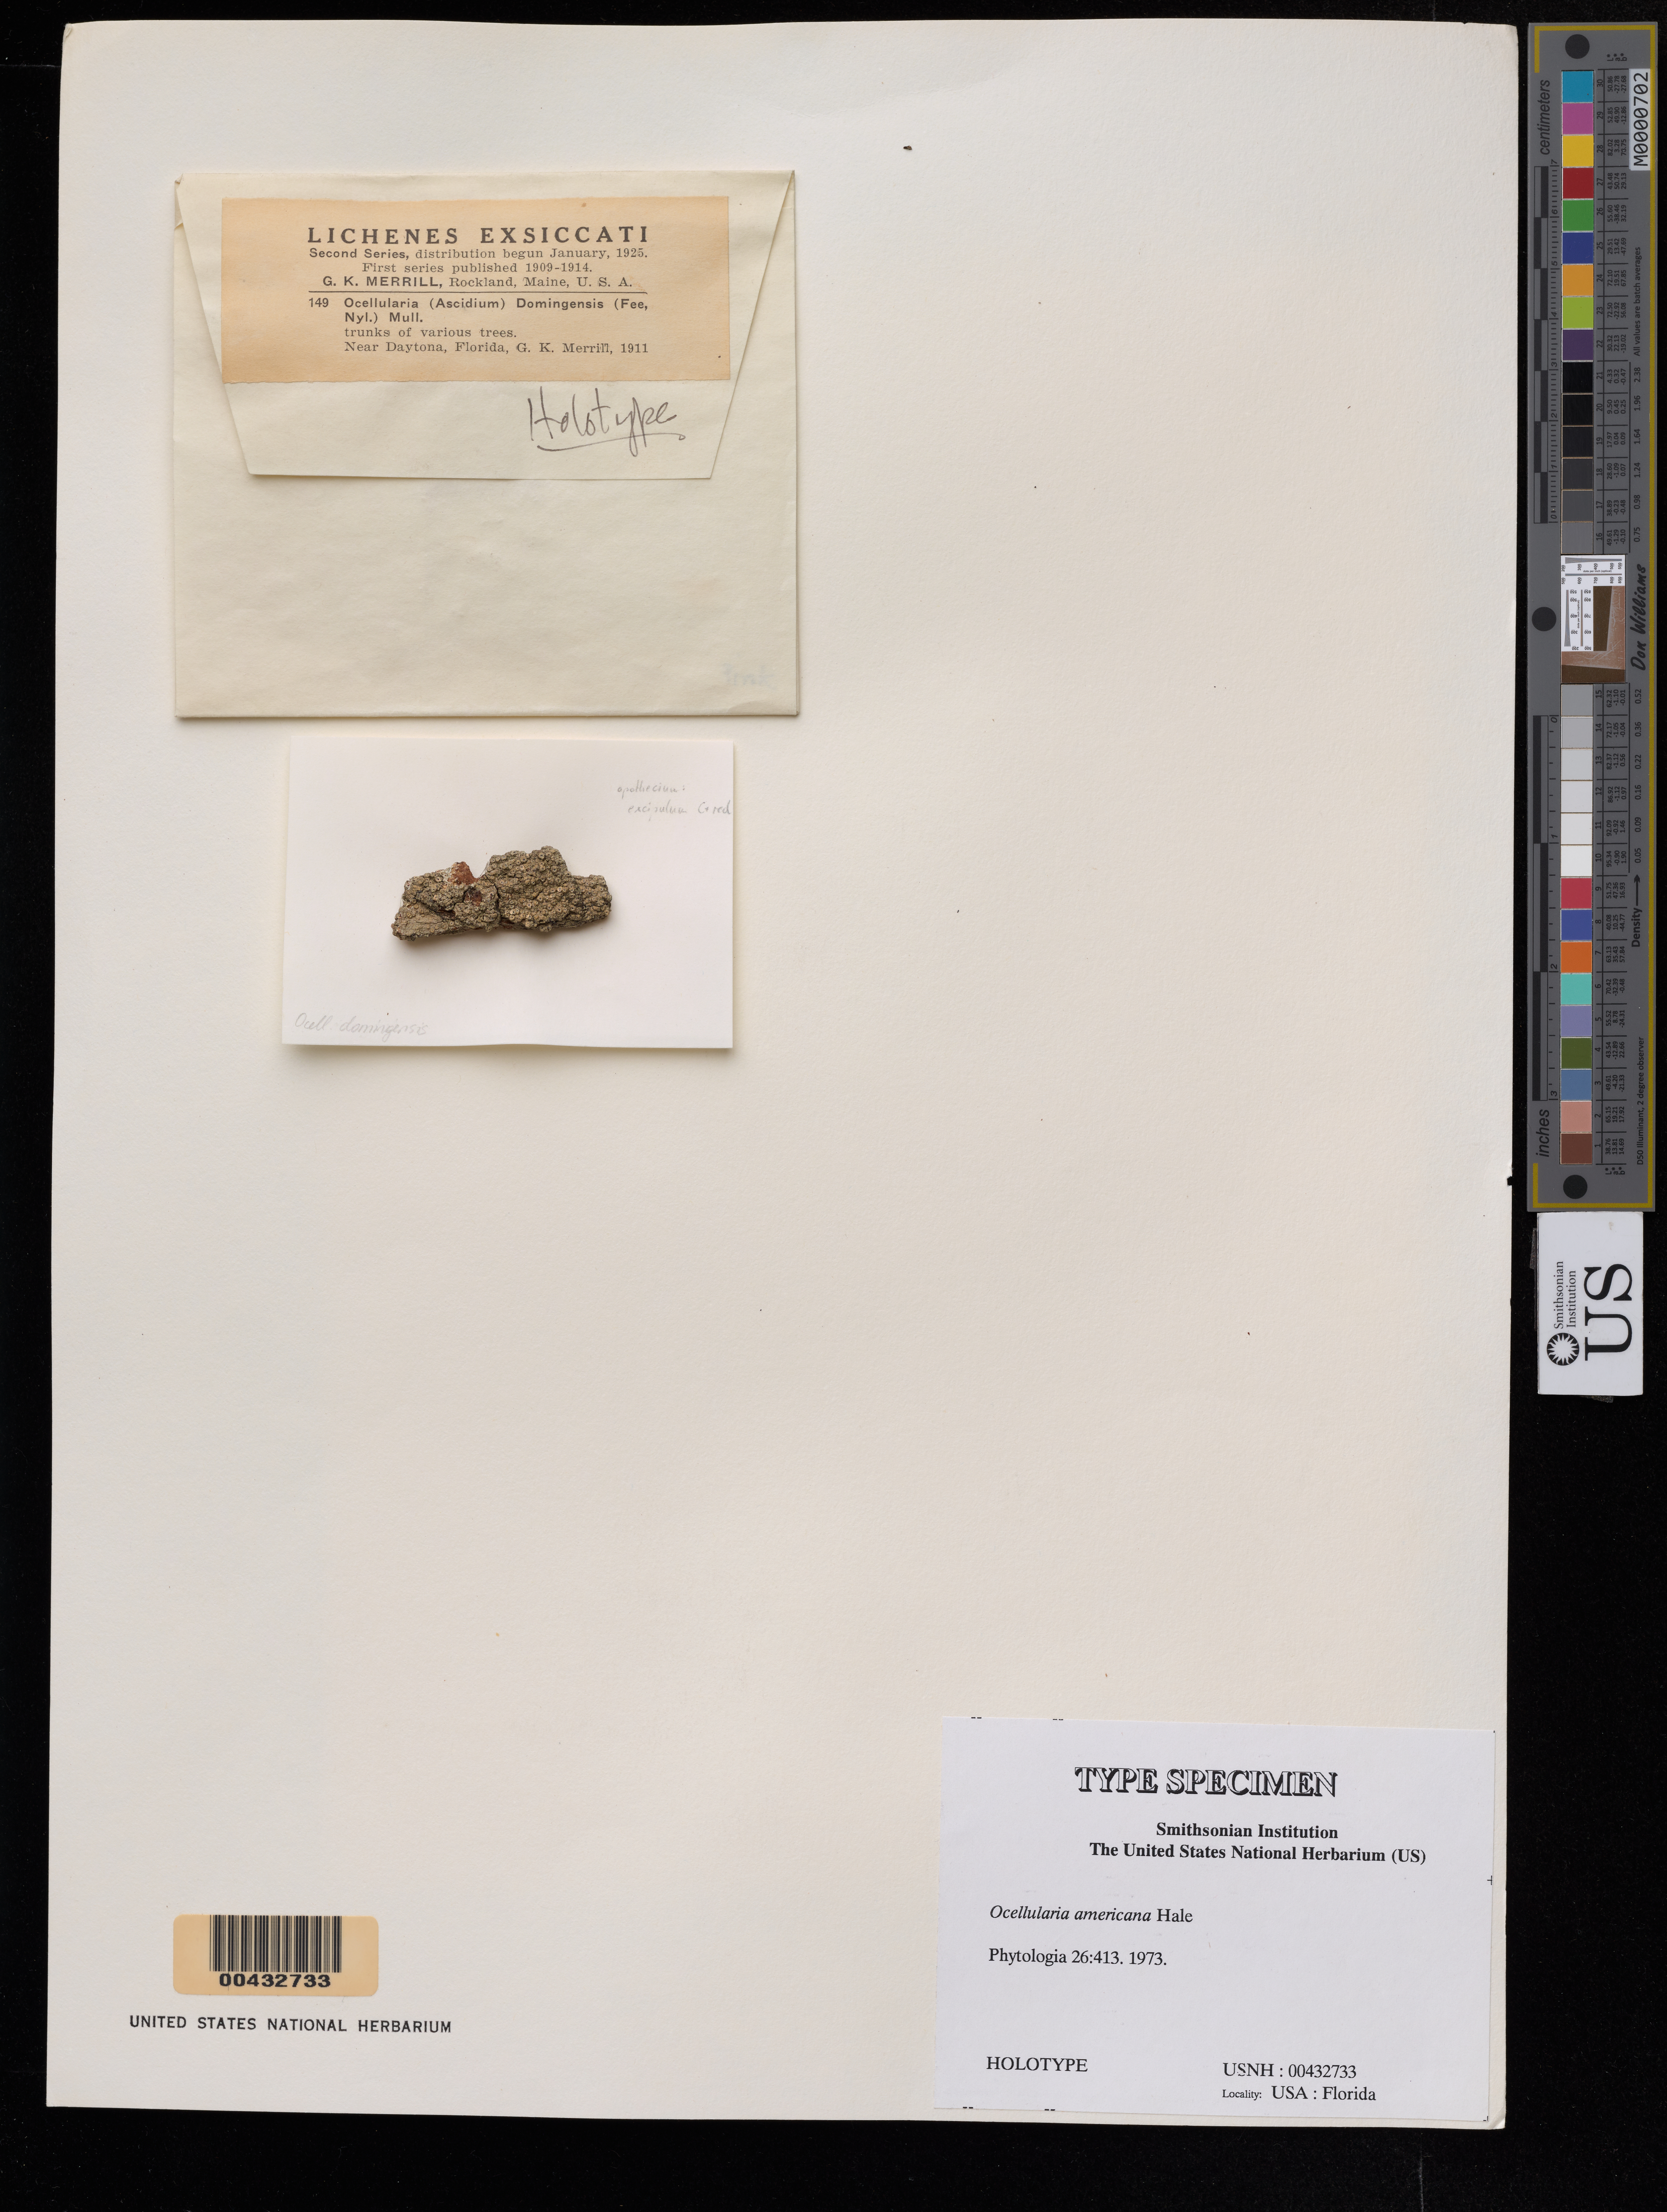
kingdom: Fungi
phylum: Ascomycota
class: Lecanoromycetes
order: Ostropales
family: Graphidaceae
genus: Ocellularia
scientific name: Ocellularia americana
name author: Hale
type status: Holotype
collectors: G. K. Merrill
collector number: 149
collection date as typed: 1911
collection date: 1911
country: United States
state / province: Florida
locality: Near Daytona.